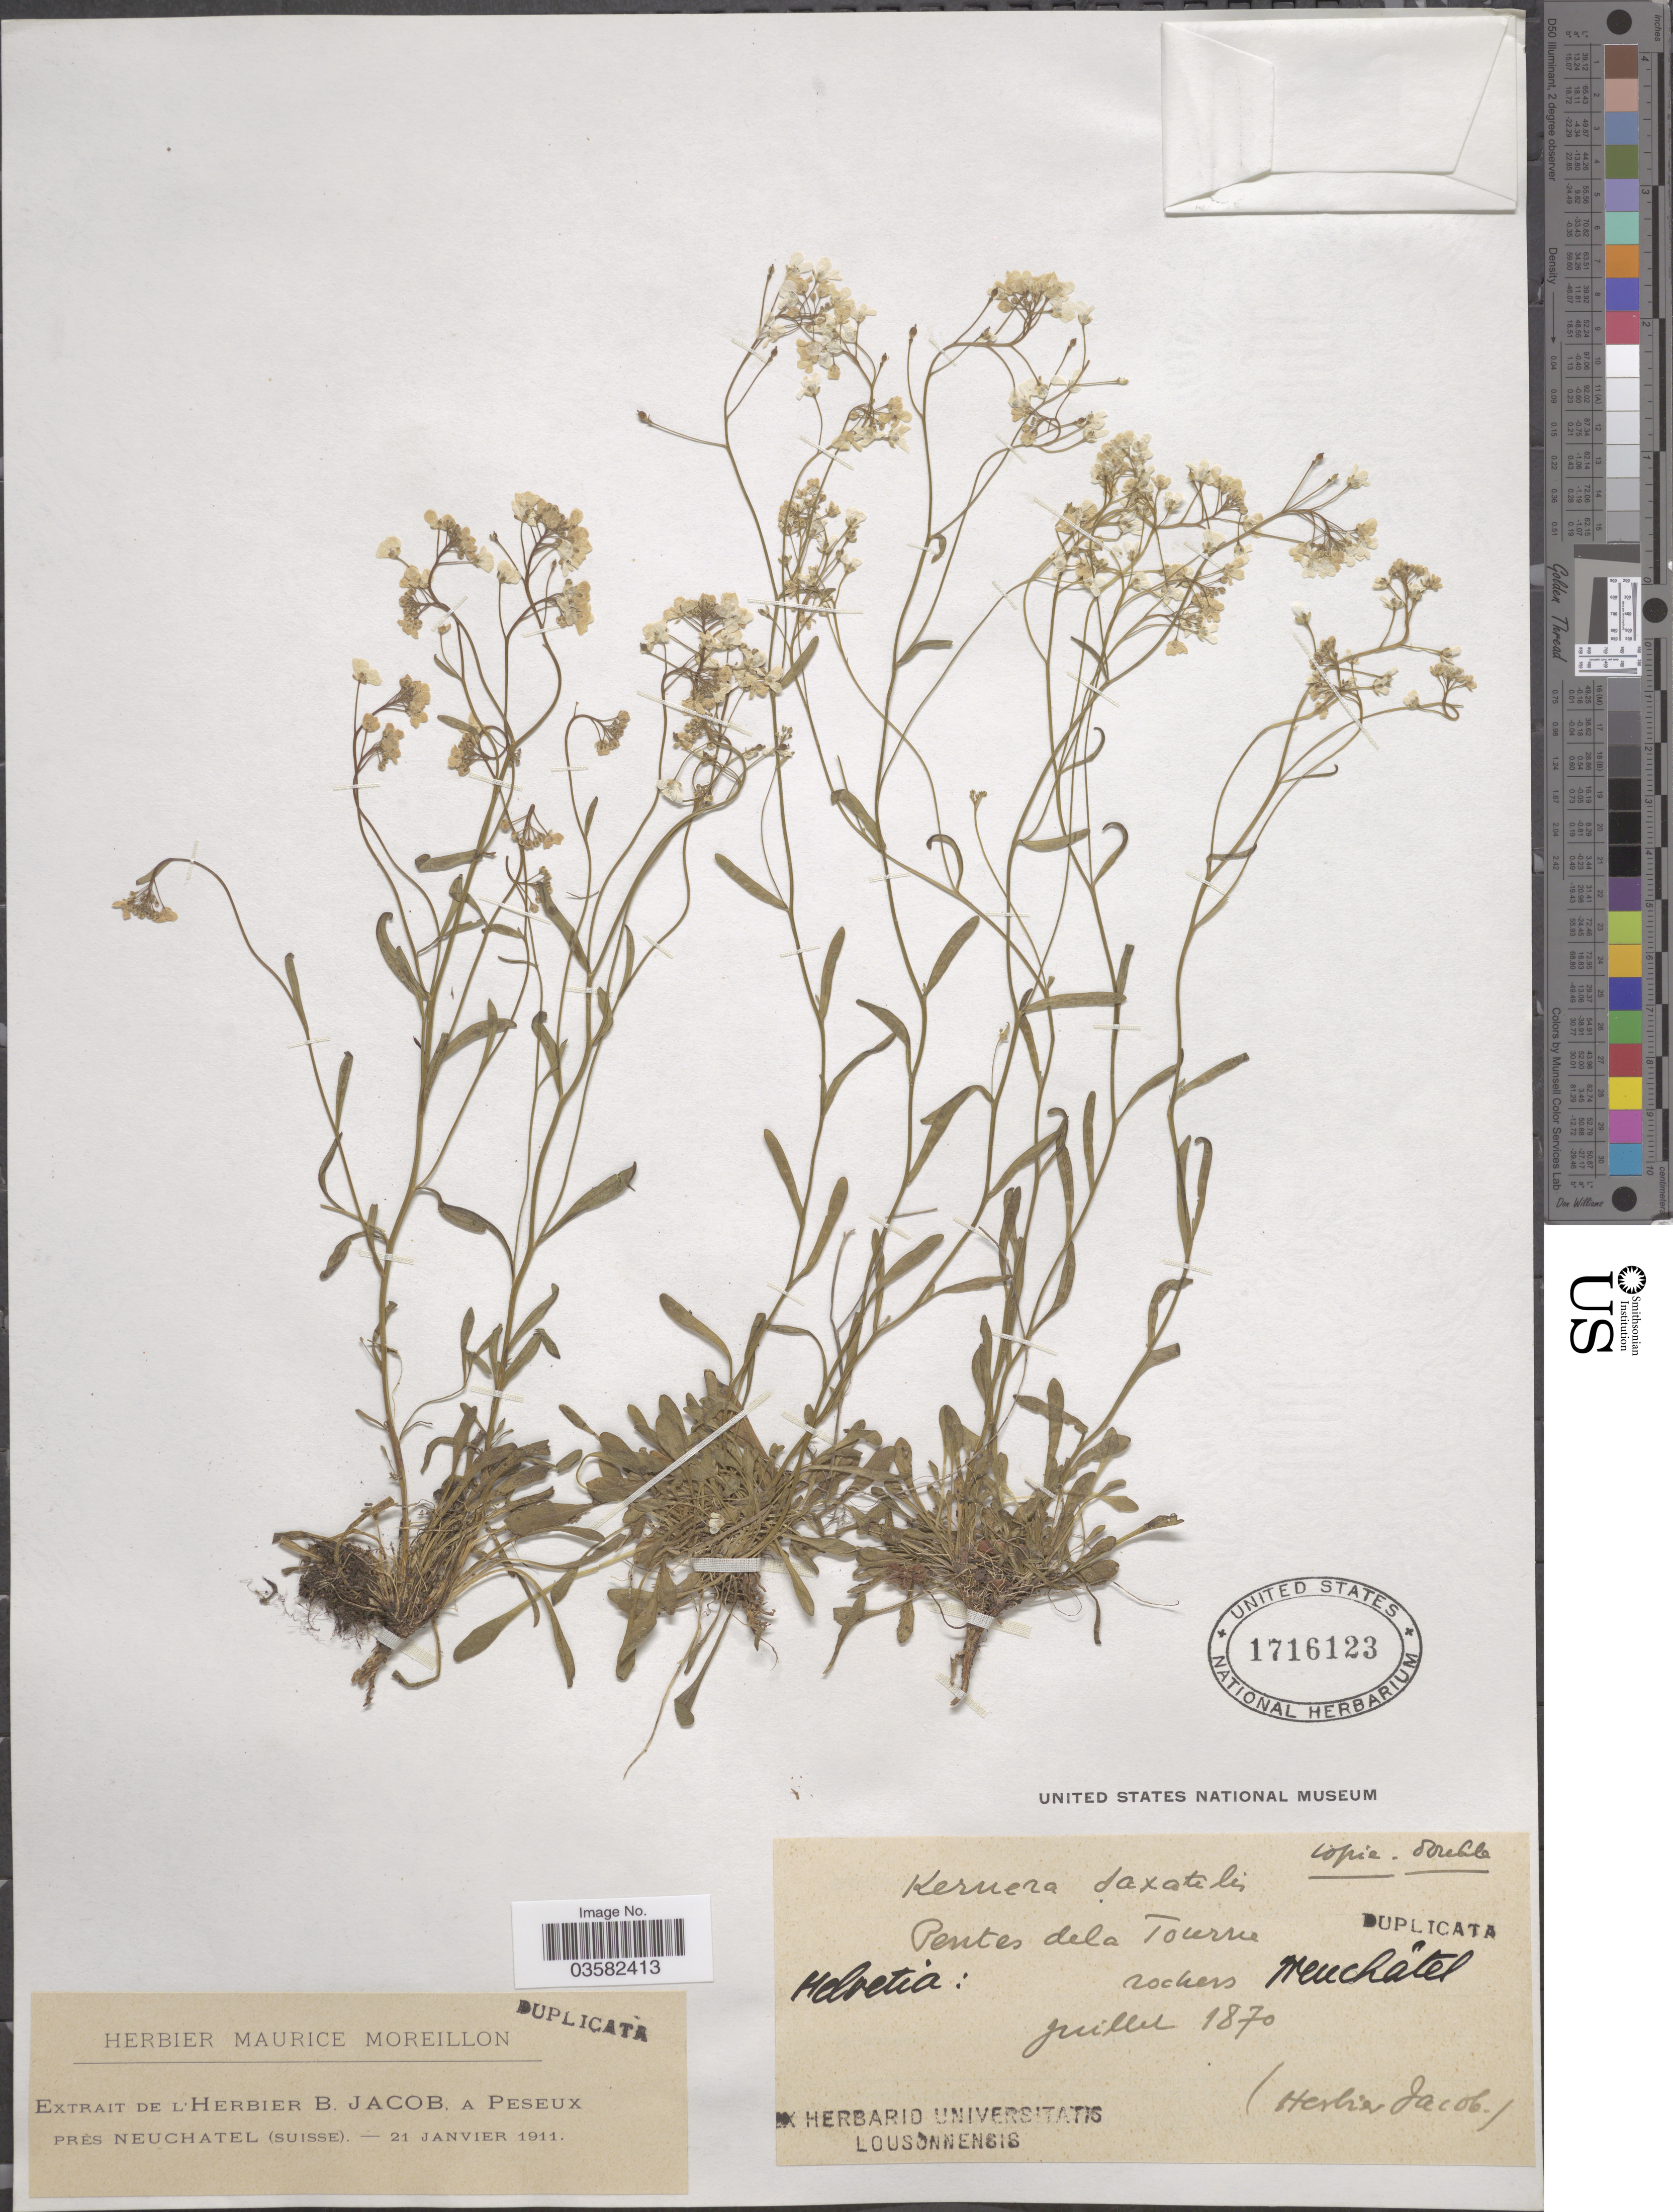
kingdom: Plantae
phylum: Tracheophyta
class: Magnoliopsida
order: Brassicales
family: Brassicaceae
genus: Kernera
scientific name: Kernera saxatilis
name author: (L.) Rchb.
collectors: ex Herbier B. Jacob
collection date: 1870-07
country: Switzerland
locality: Pentes de la Tourres rochers. Helvetia.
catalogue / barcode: US 1716123